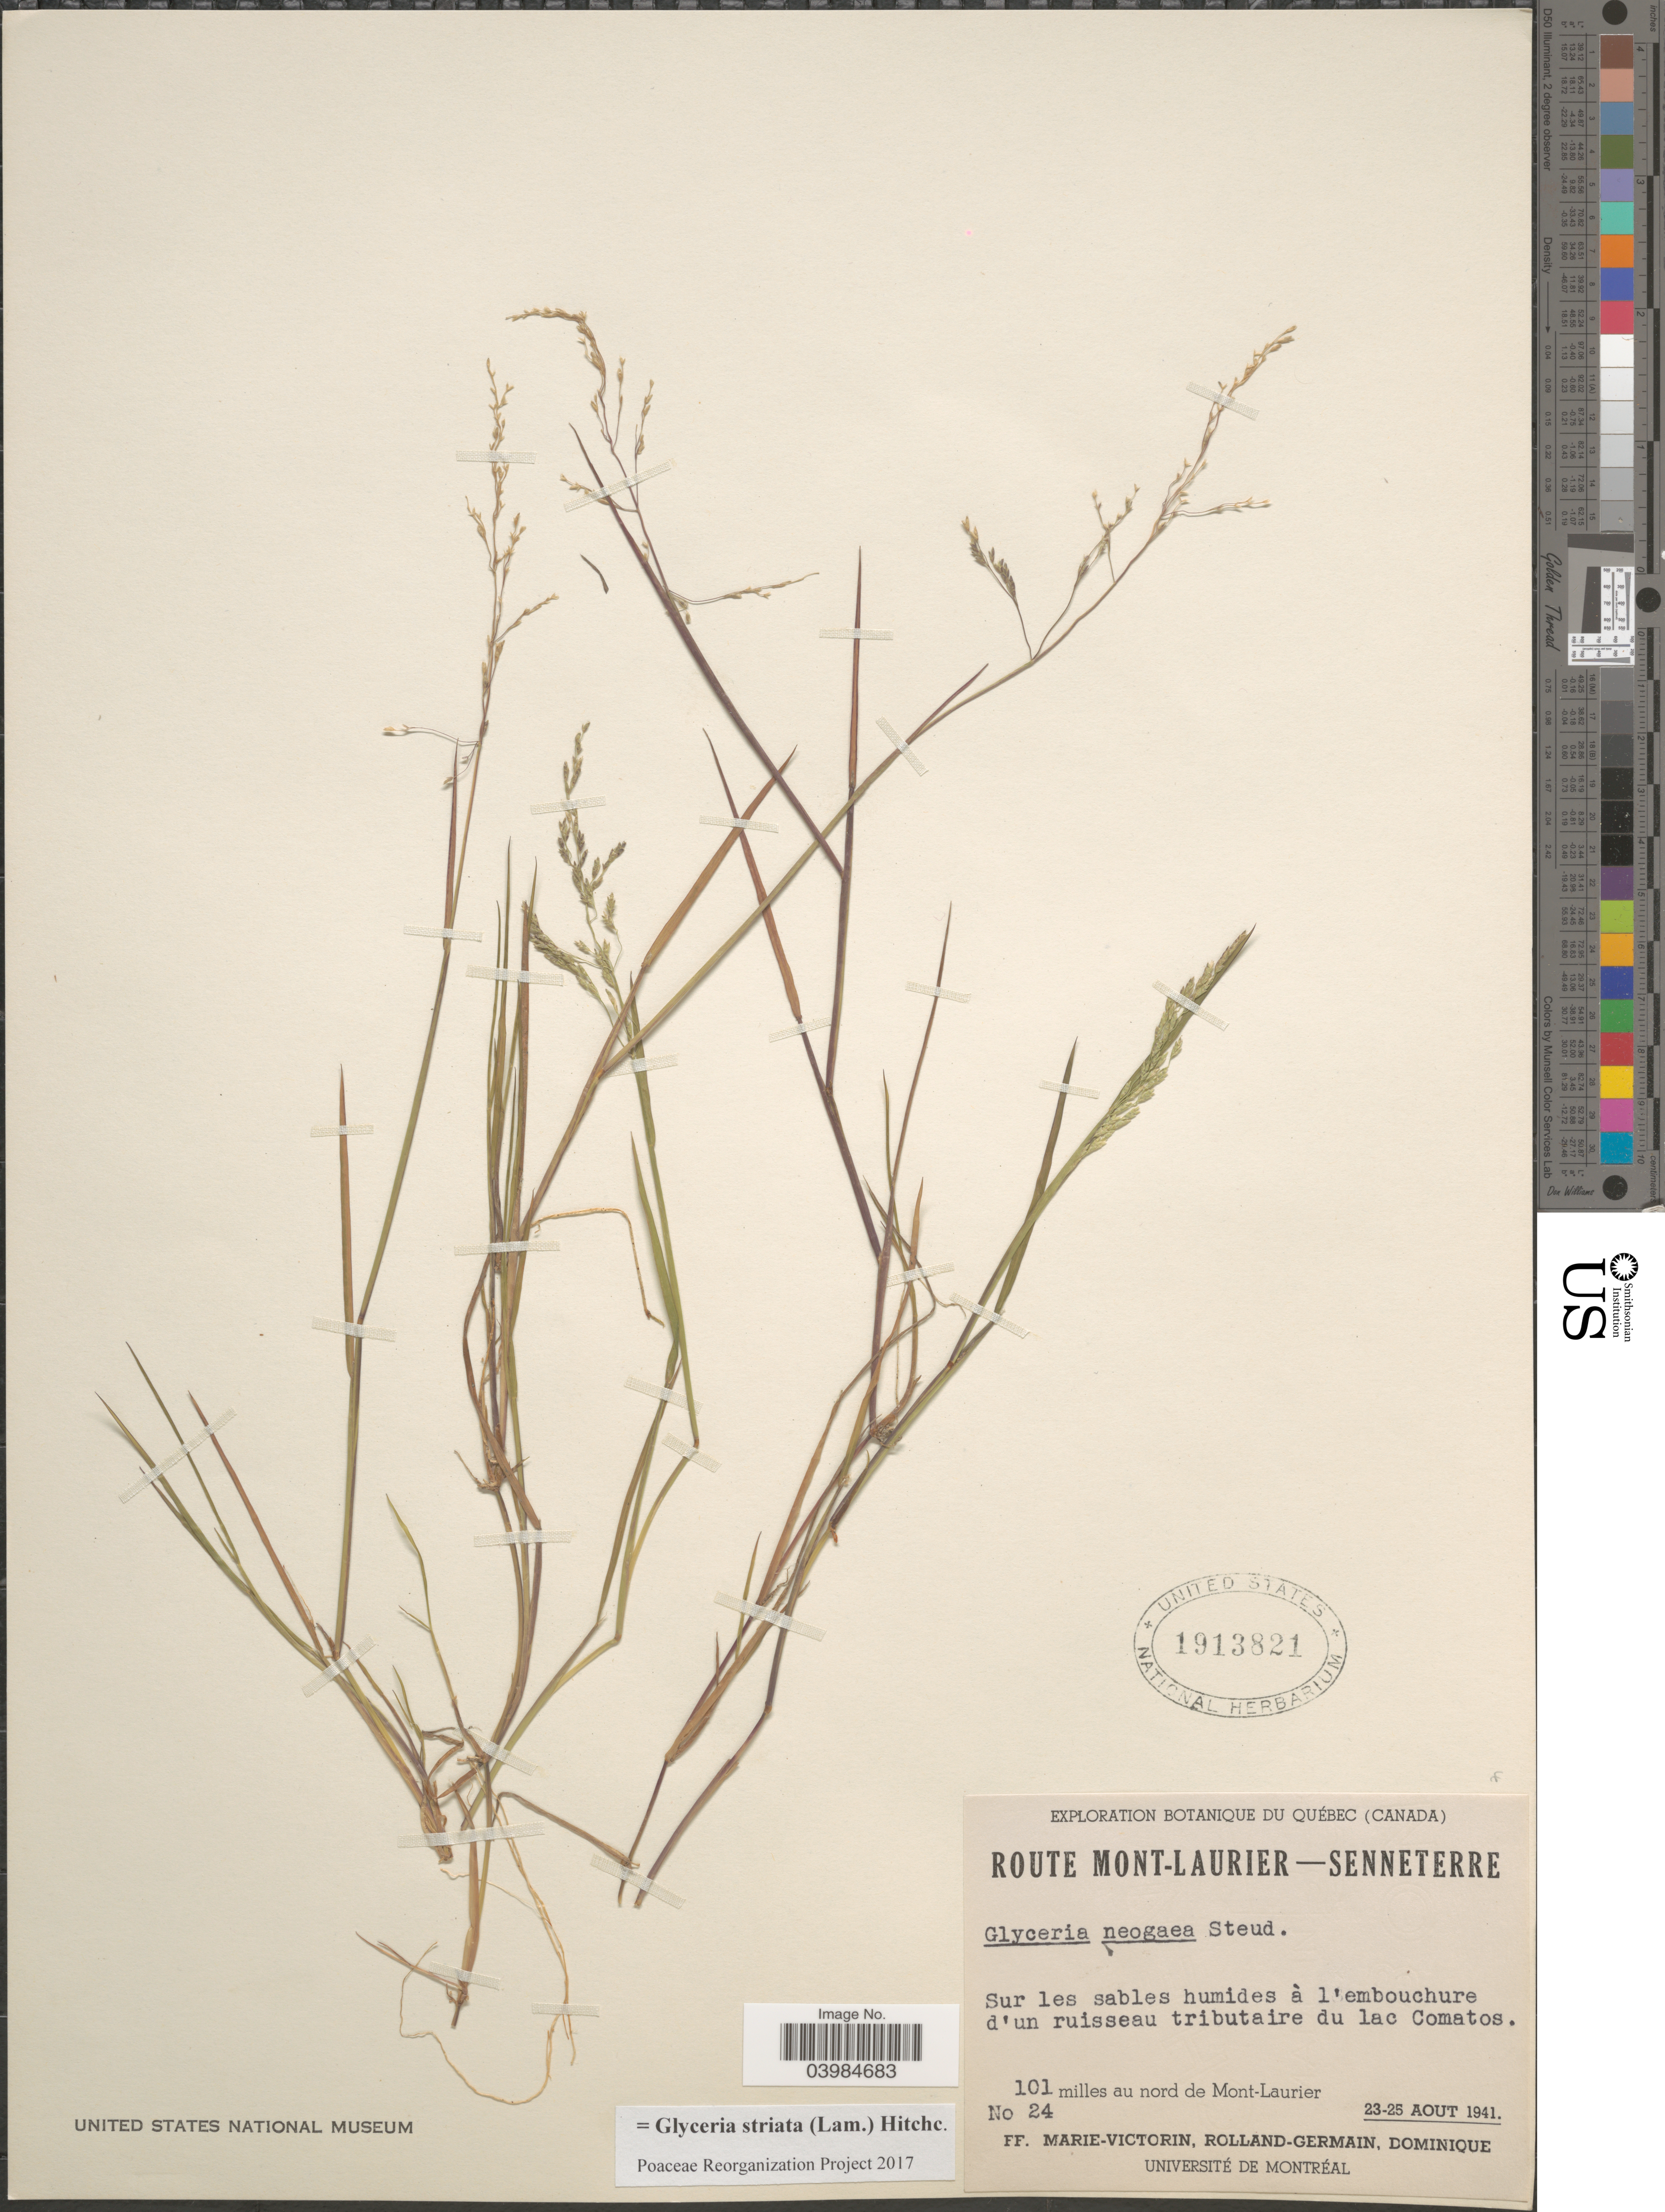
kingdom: Plantae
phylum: Tracheophyta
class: Liliopsida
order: Poales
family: Poaceae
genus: Glyceria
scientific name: Glyceria striata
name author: (Lam.) Hitchc.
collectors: F. Marie-Victorin, Rolland-Germain & Dominique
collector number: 24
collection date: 1941-08-23/1941-08-25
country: Canada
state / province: Quebec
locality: Route Mont-laurier-Senneterre. Sur les sables humides à l'embouchure d'un ruisseau tributaire du lac Comatos. 101 miles au nord de Mont-Laurier.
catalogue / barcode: US 1913821